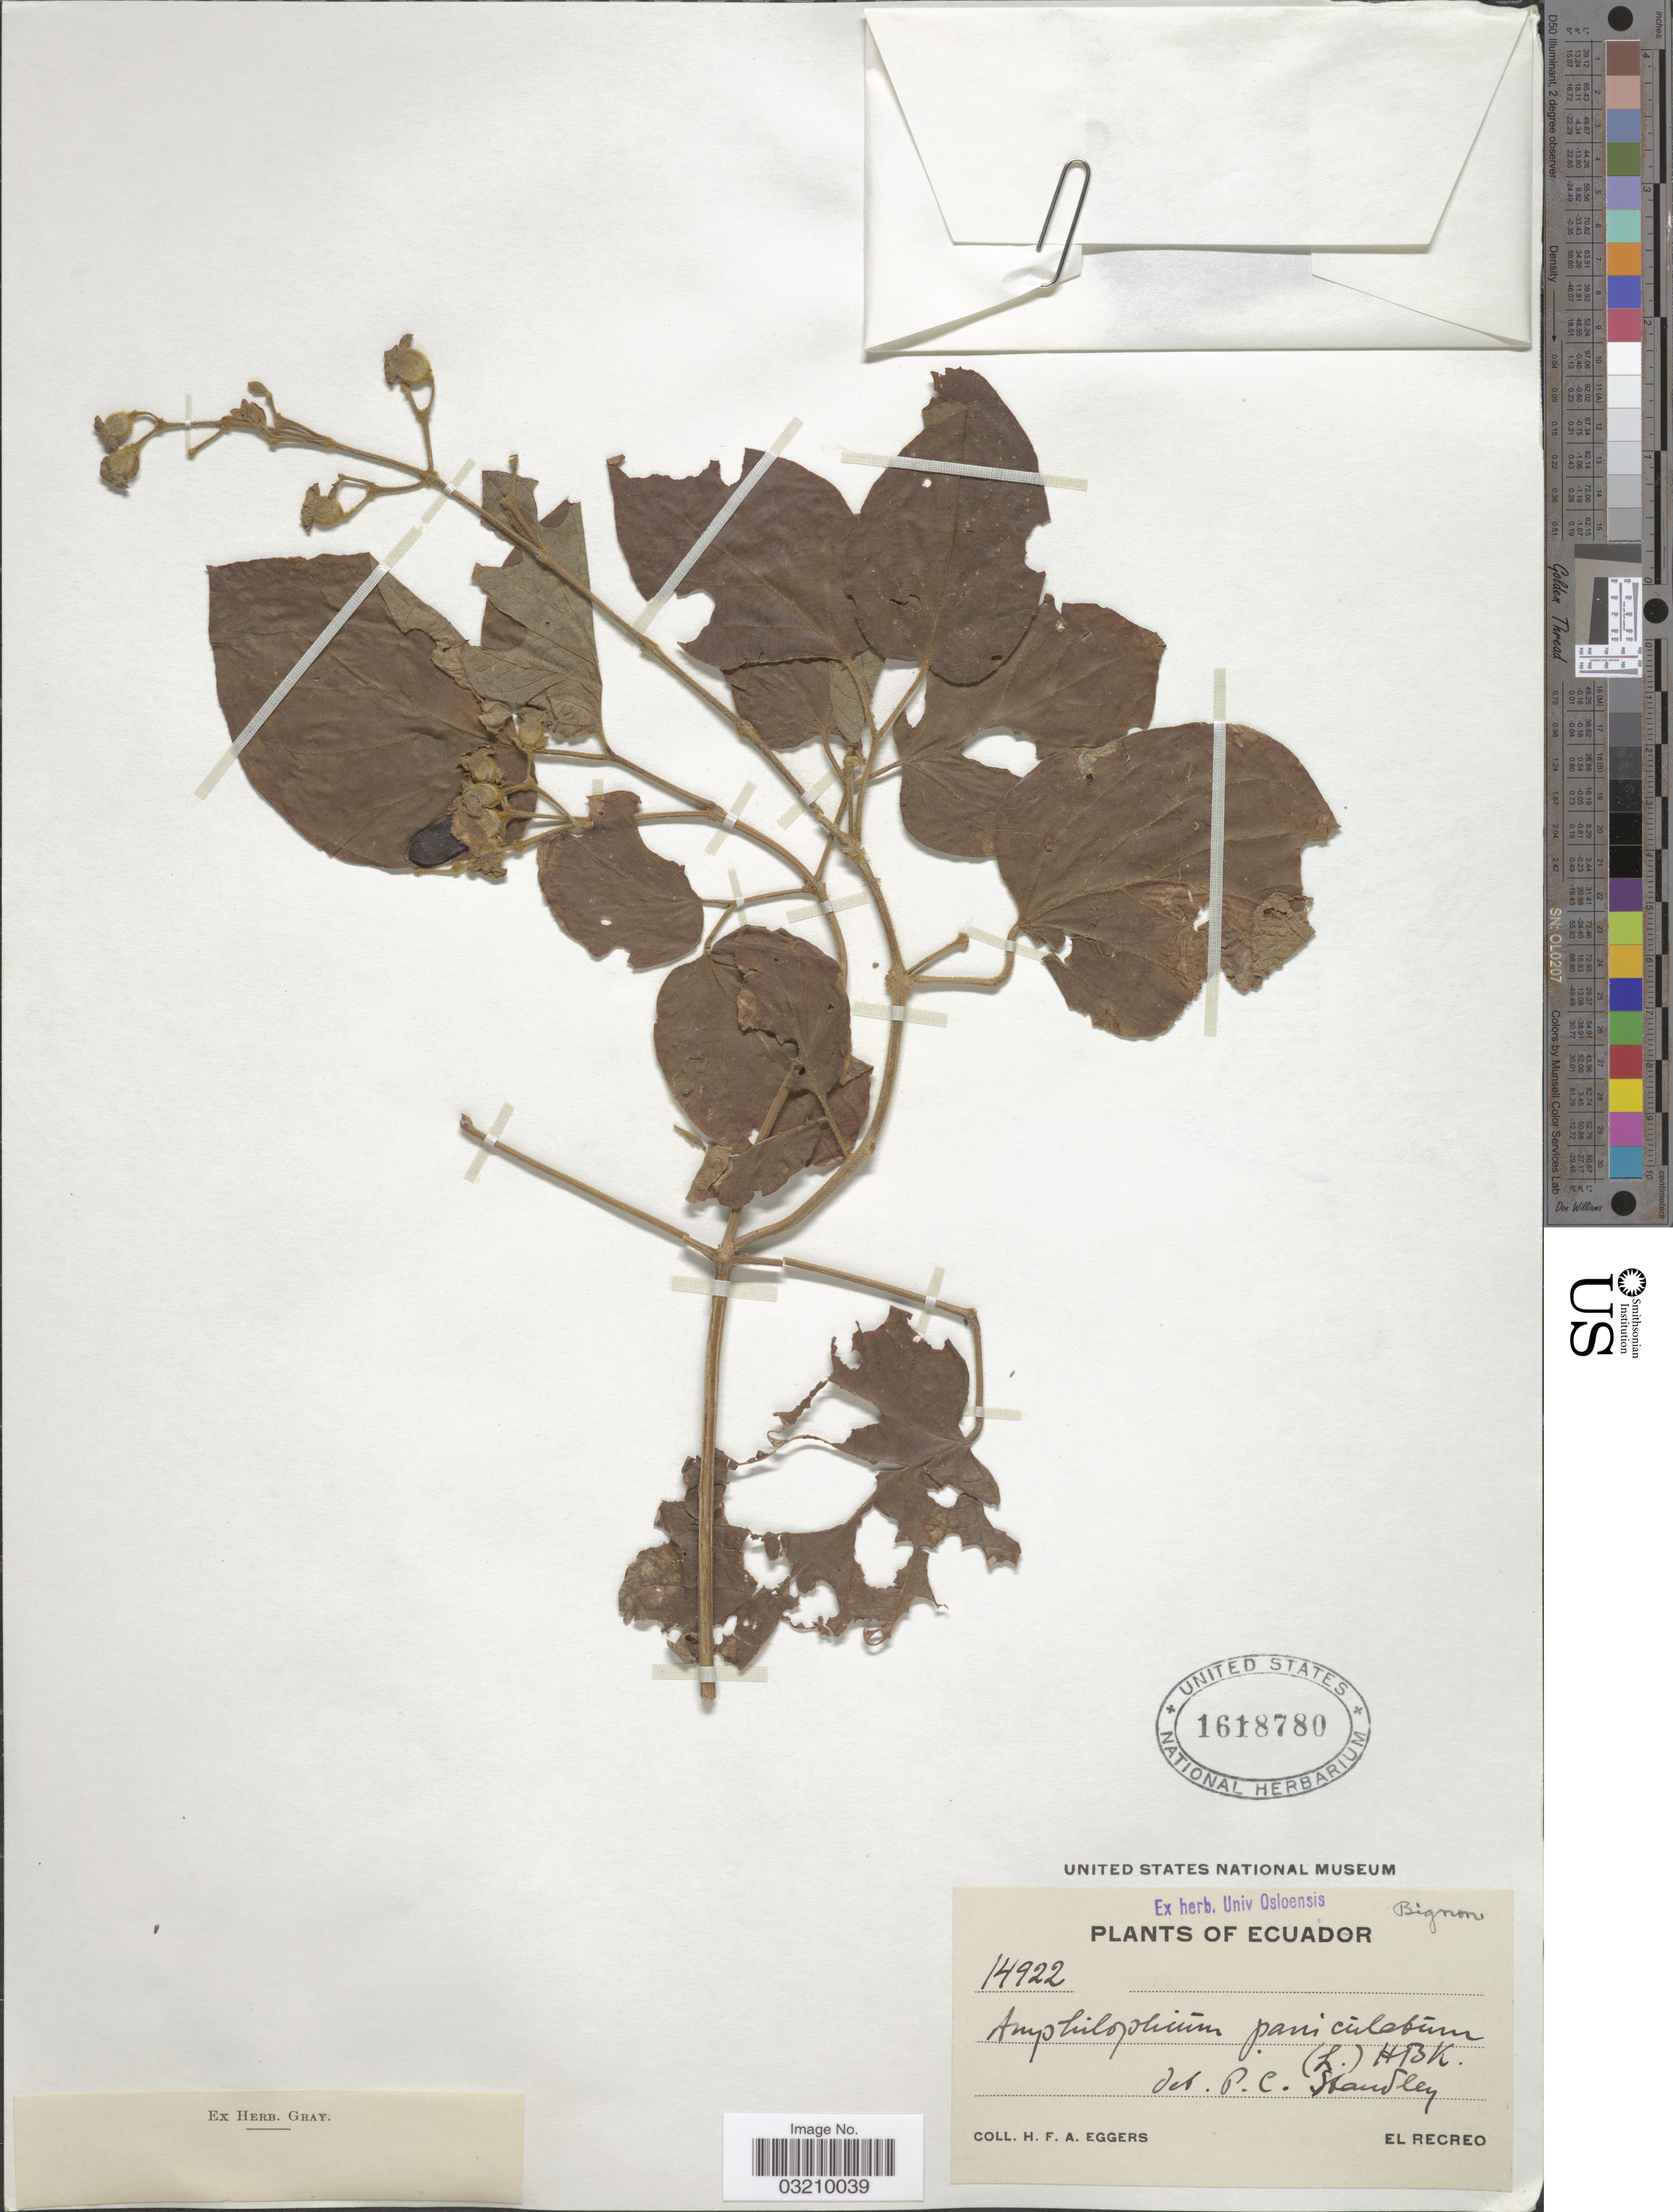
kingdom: Plantae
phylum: Tracheophyta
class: Magnoliopsida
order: Lamiales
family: Bignoniaceae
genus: Amphilophium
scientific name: Amphilophium paniculatum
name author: (L.) Kunth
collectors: H. Eggers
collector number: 14922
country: Ecuador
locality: El Recreo.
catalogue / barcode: US 1618780